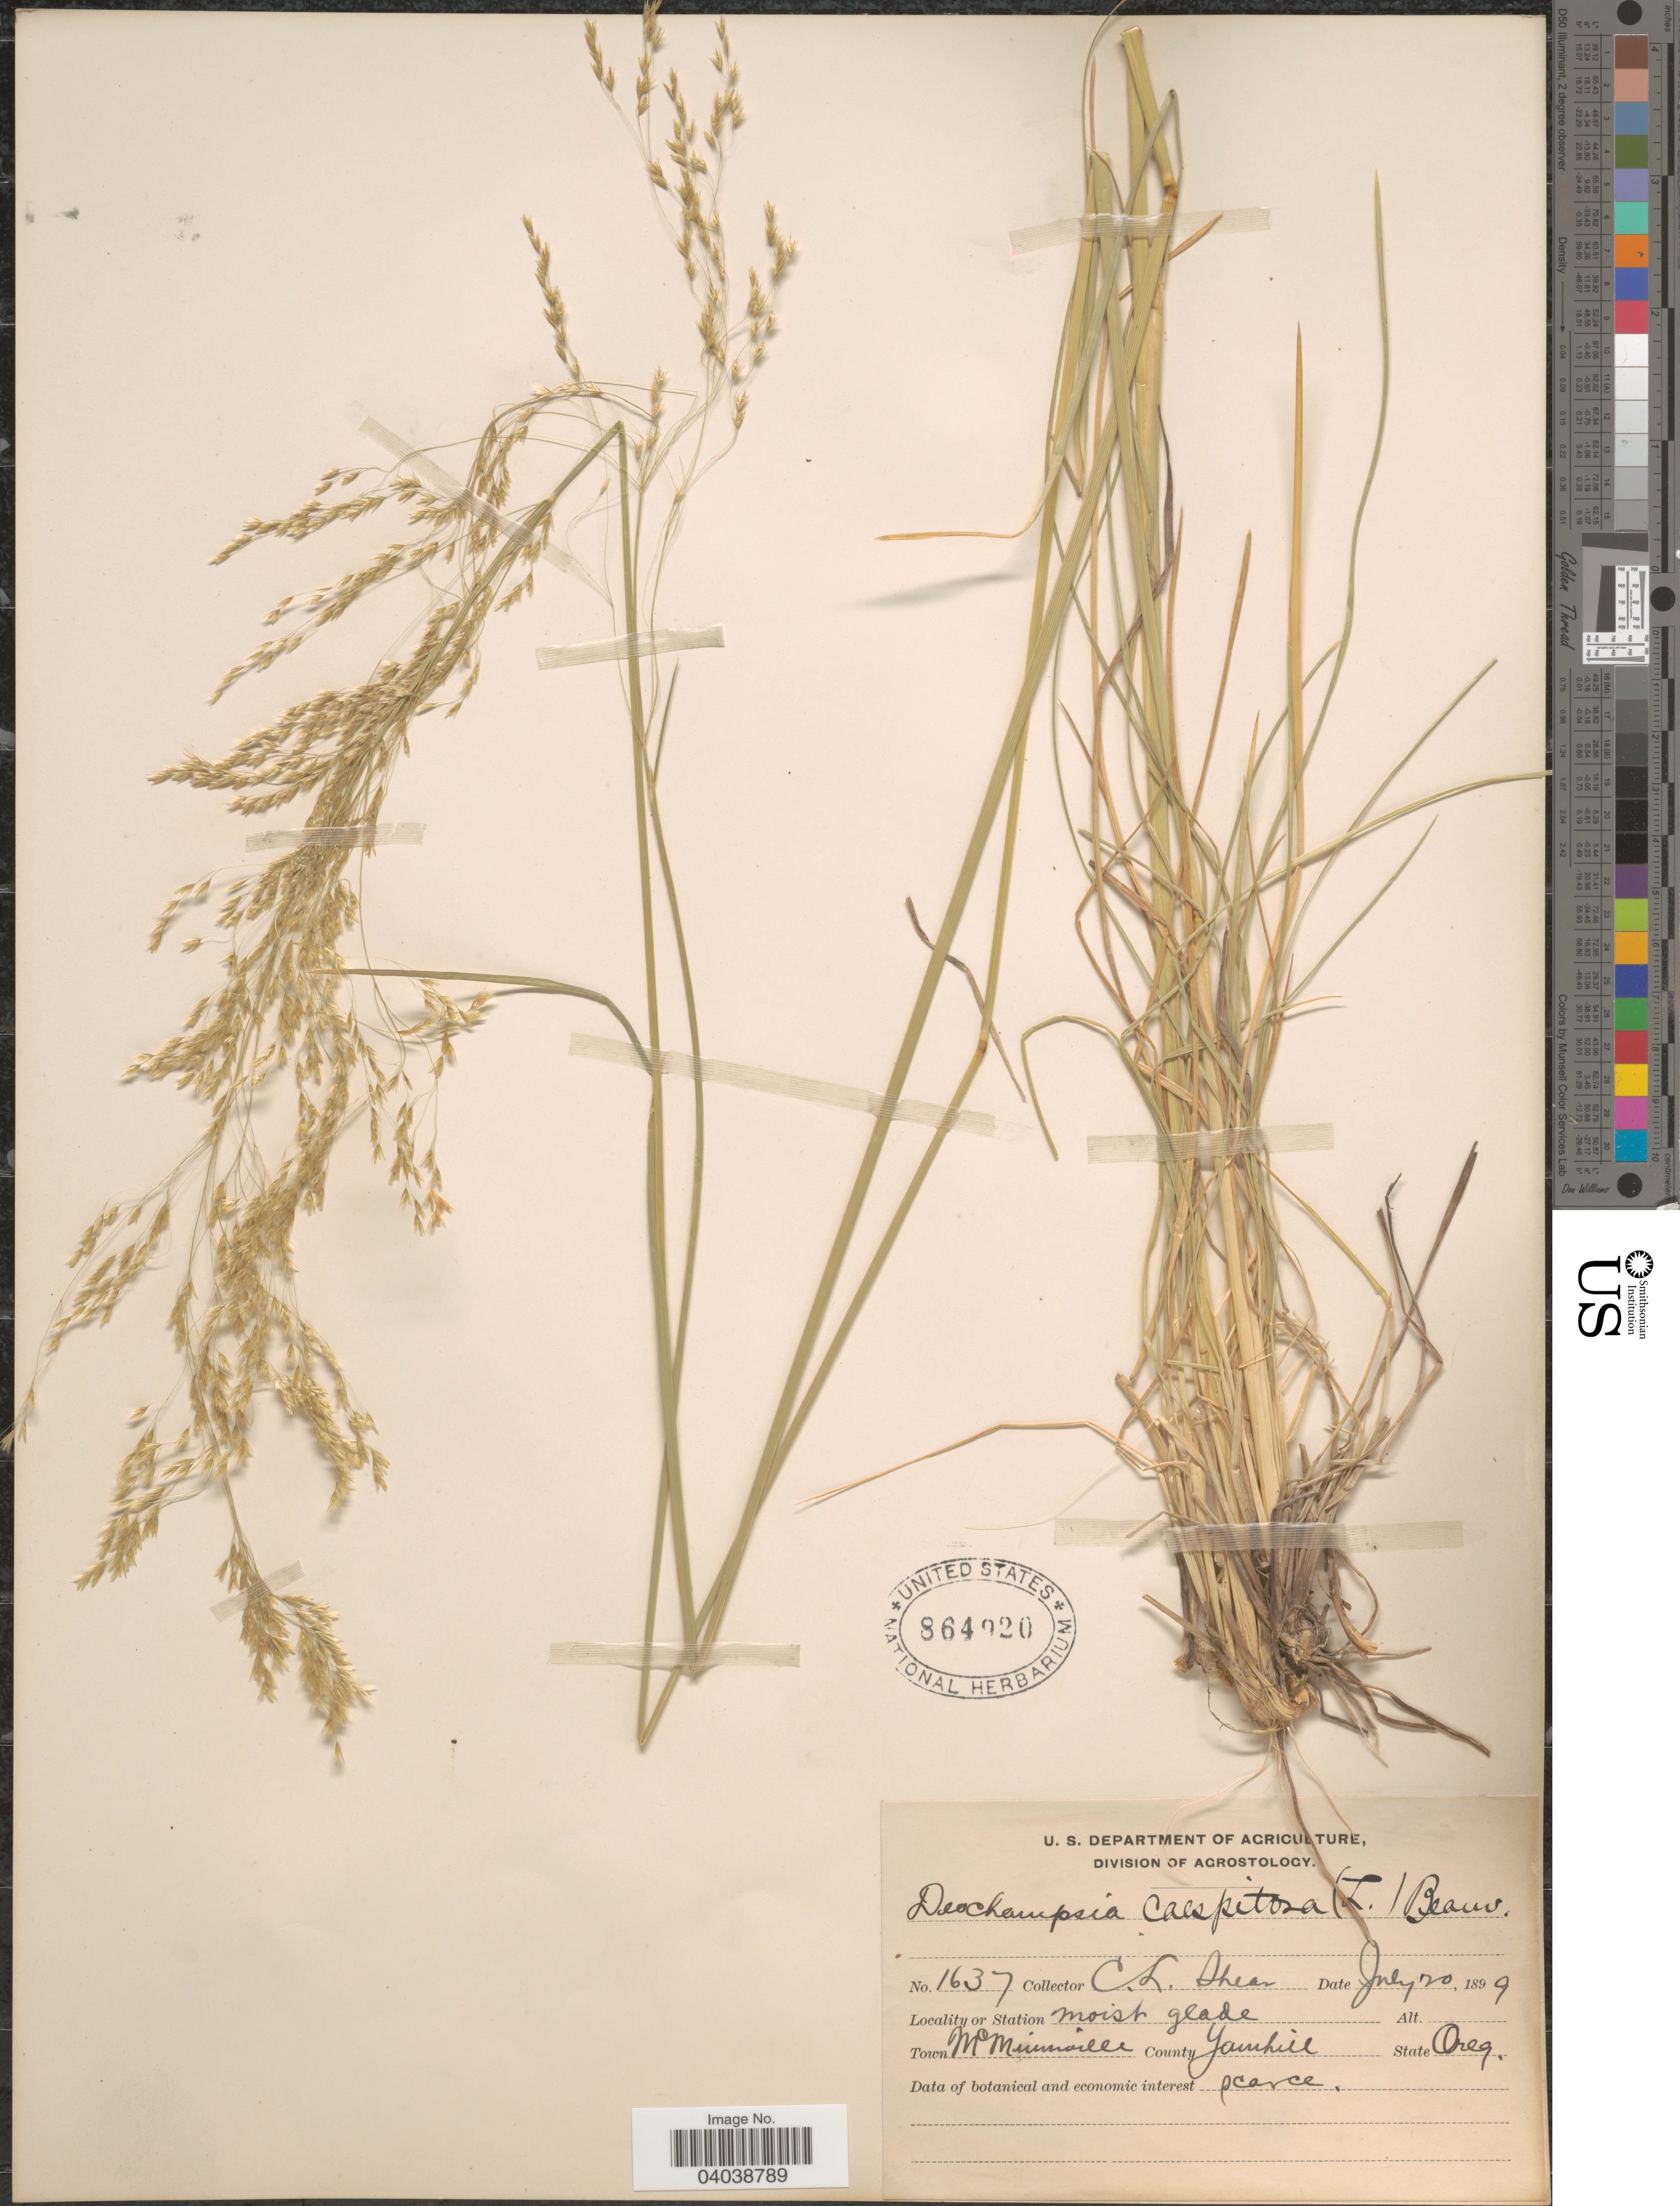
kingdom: Plantae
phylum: Tracheophyta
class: Liliopsida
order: Poales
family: Poaceae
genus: Deschampsia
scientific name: Deschampsia cespitosa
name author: (L.) P. Beauv.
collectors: C. L. Shear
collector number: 1637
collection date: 1899-07-20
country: United States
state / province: Oregon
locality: Town McMinnville. County Yakima.